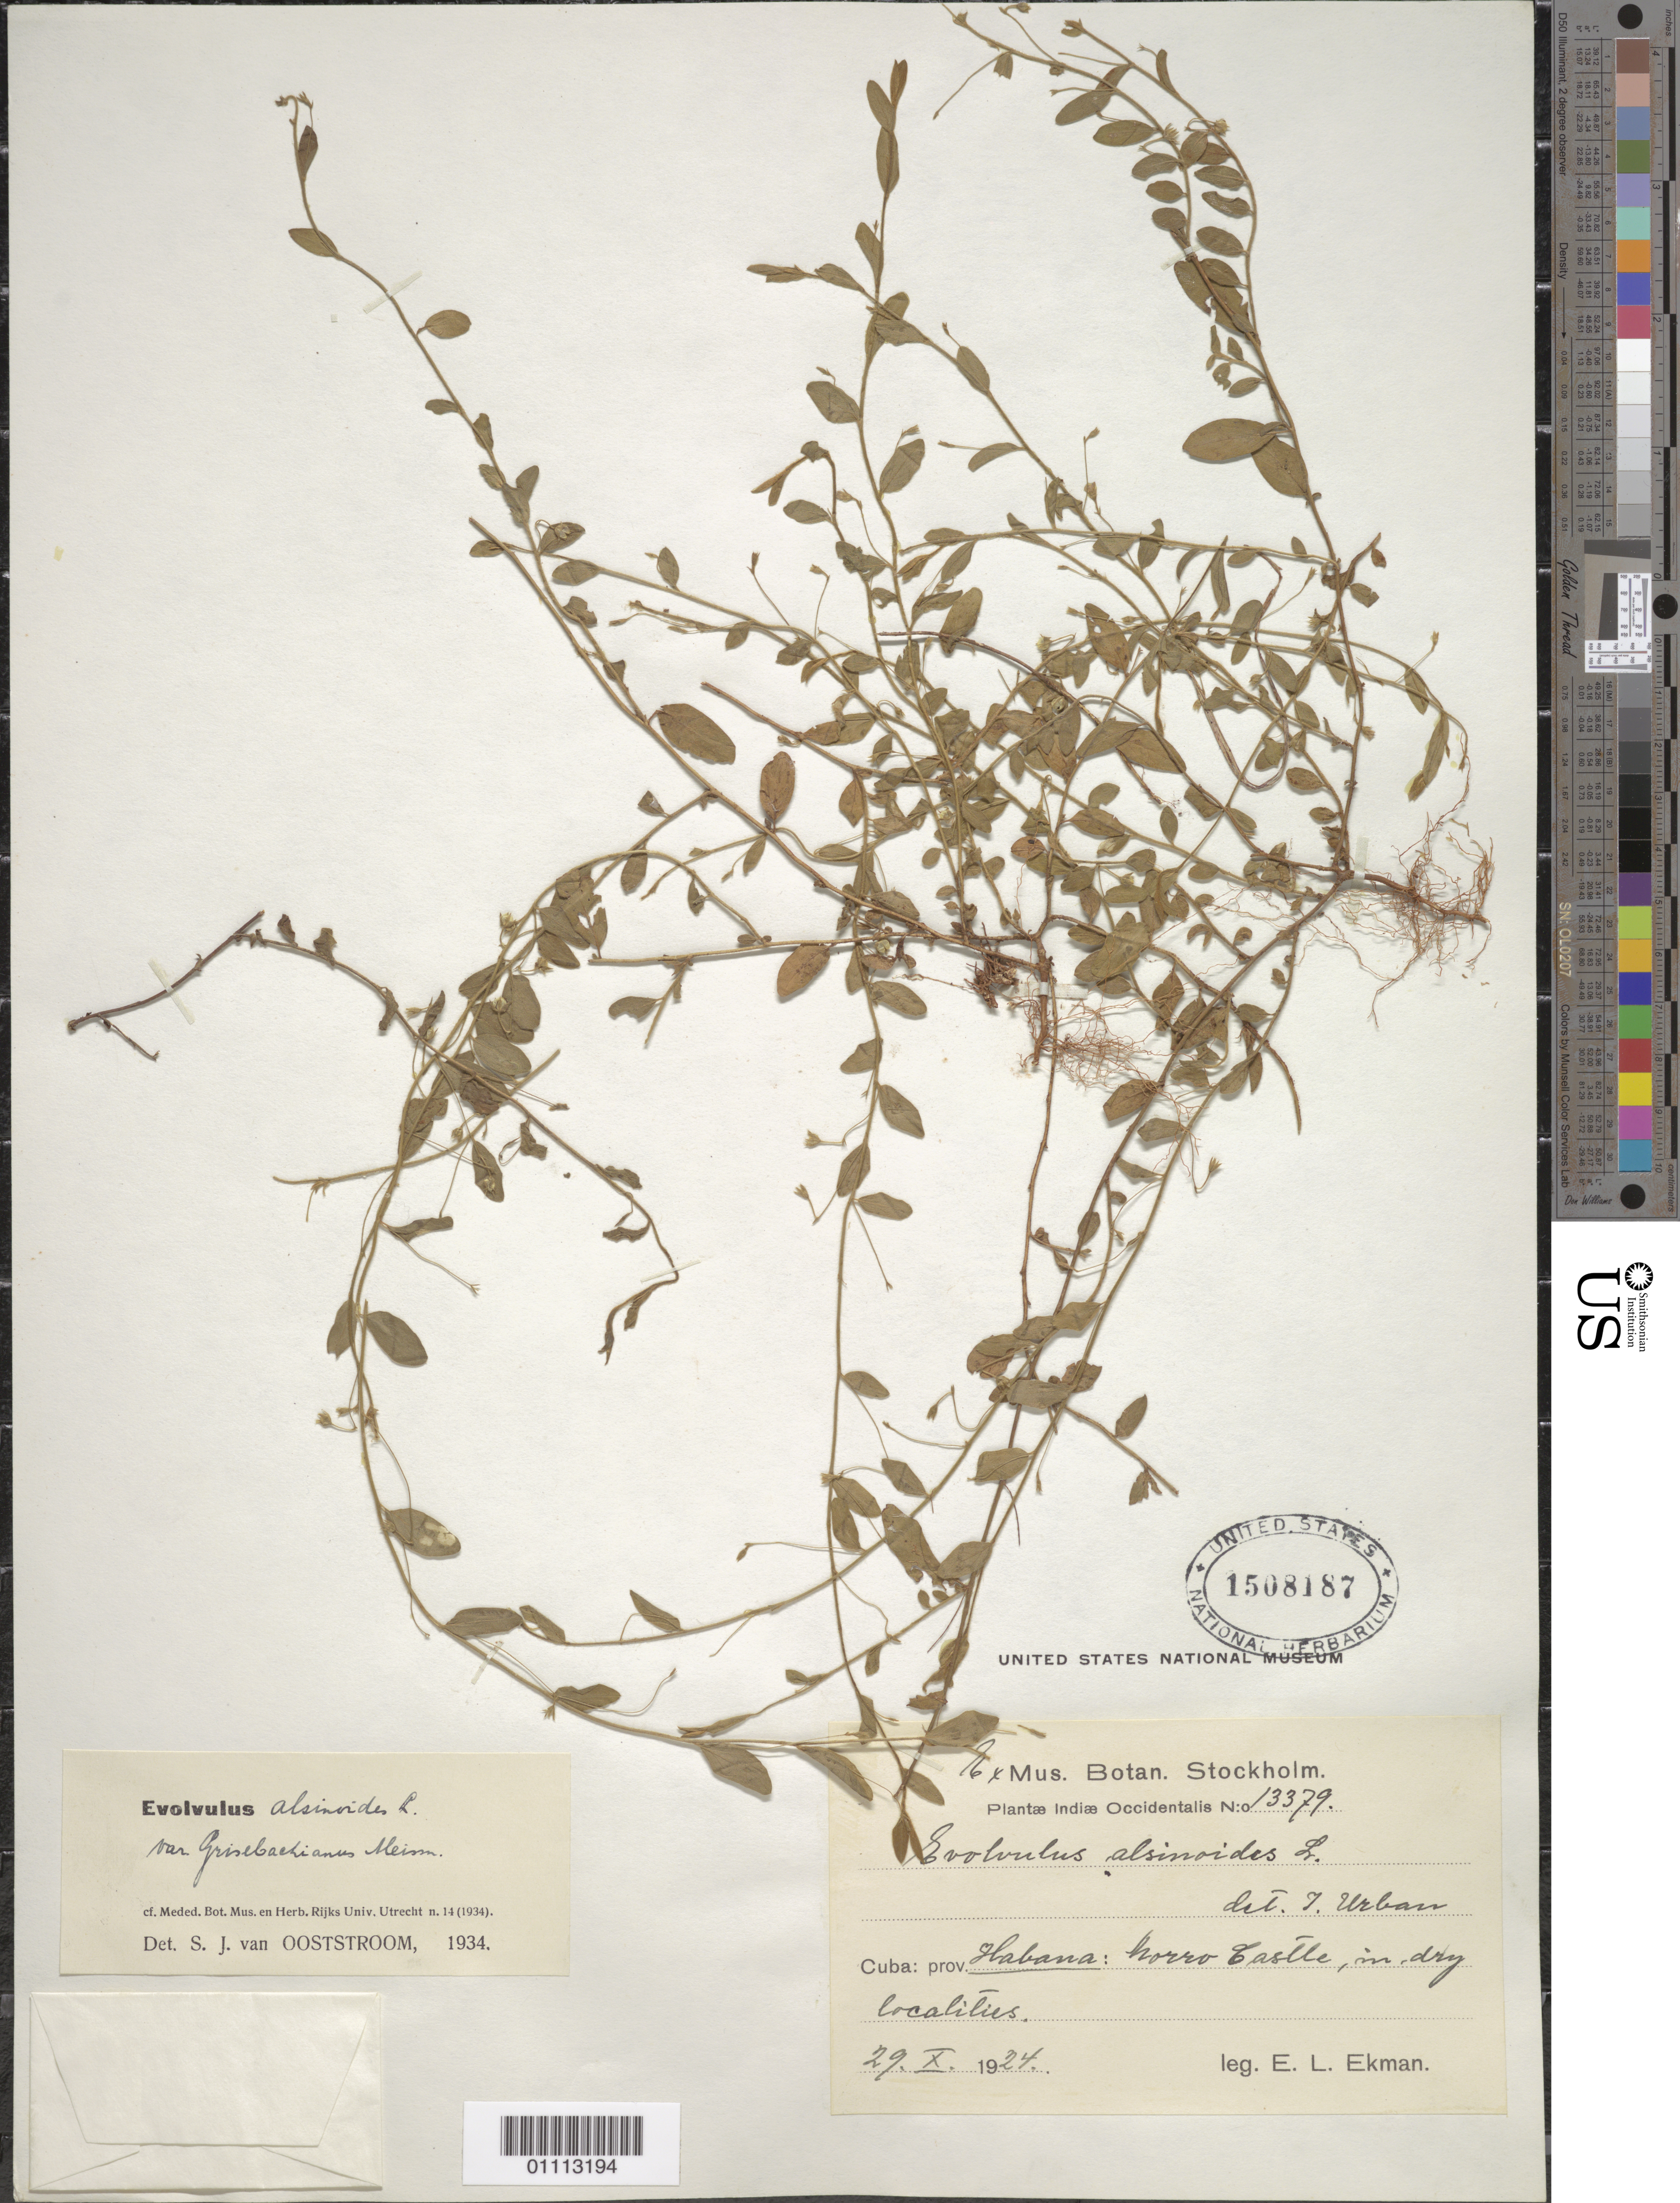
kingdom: Plantae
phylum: Tracheophyta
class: Magnoliopsida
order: Solanales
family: Convolvulaceae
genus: Evolvulus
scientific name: Evolvulus alsinoides var. grisebachianus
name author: Meisn.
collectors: E. L. Ekman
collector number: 13379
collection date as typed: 29 Oct 1924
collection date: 1924-10-29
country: Cuba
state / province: La Habana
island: Cuba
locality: Horro Castle, in dry localilies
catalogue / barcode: US 1508187